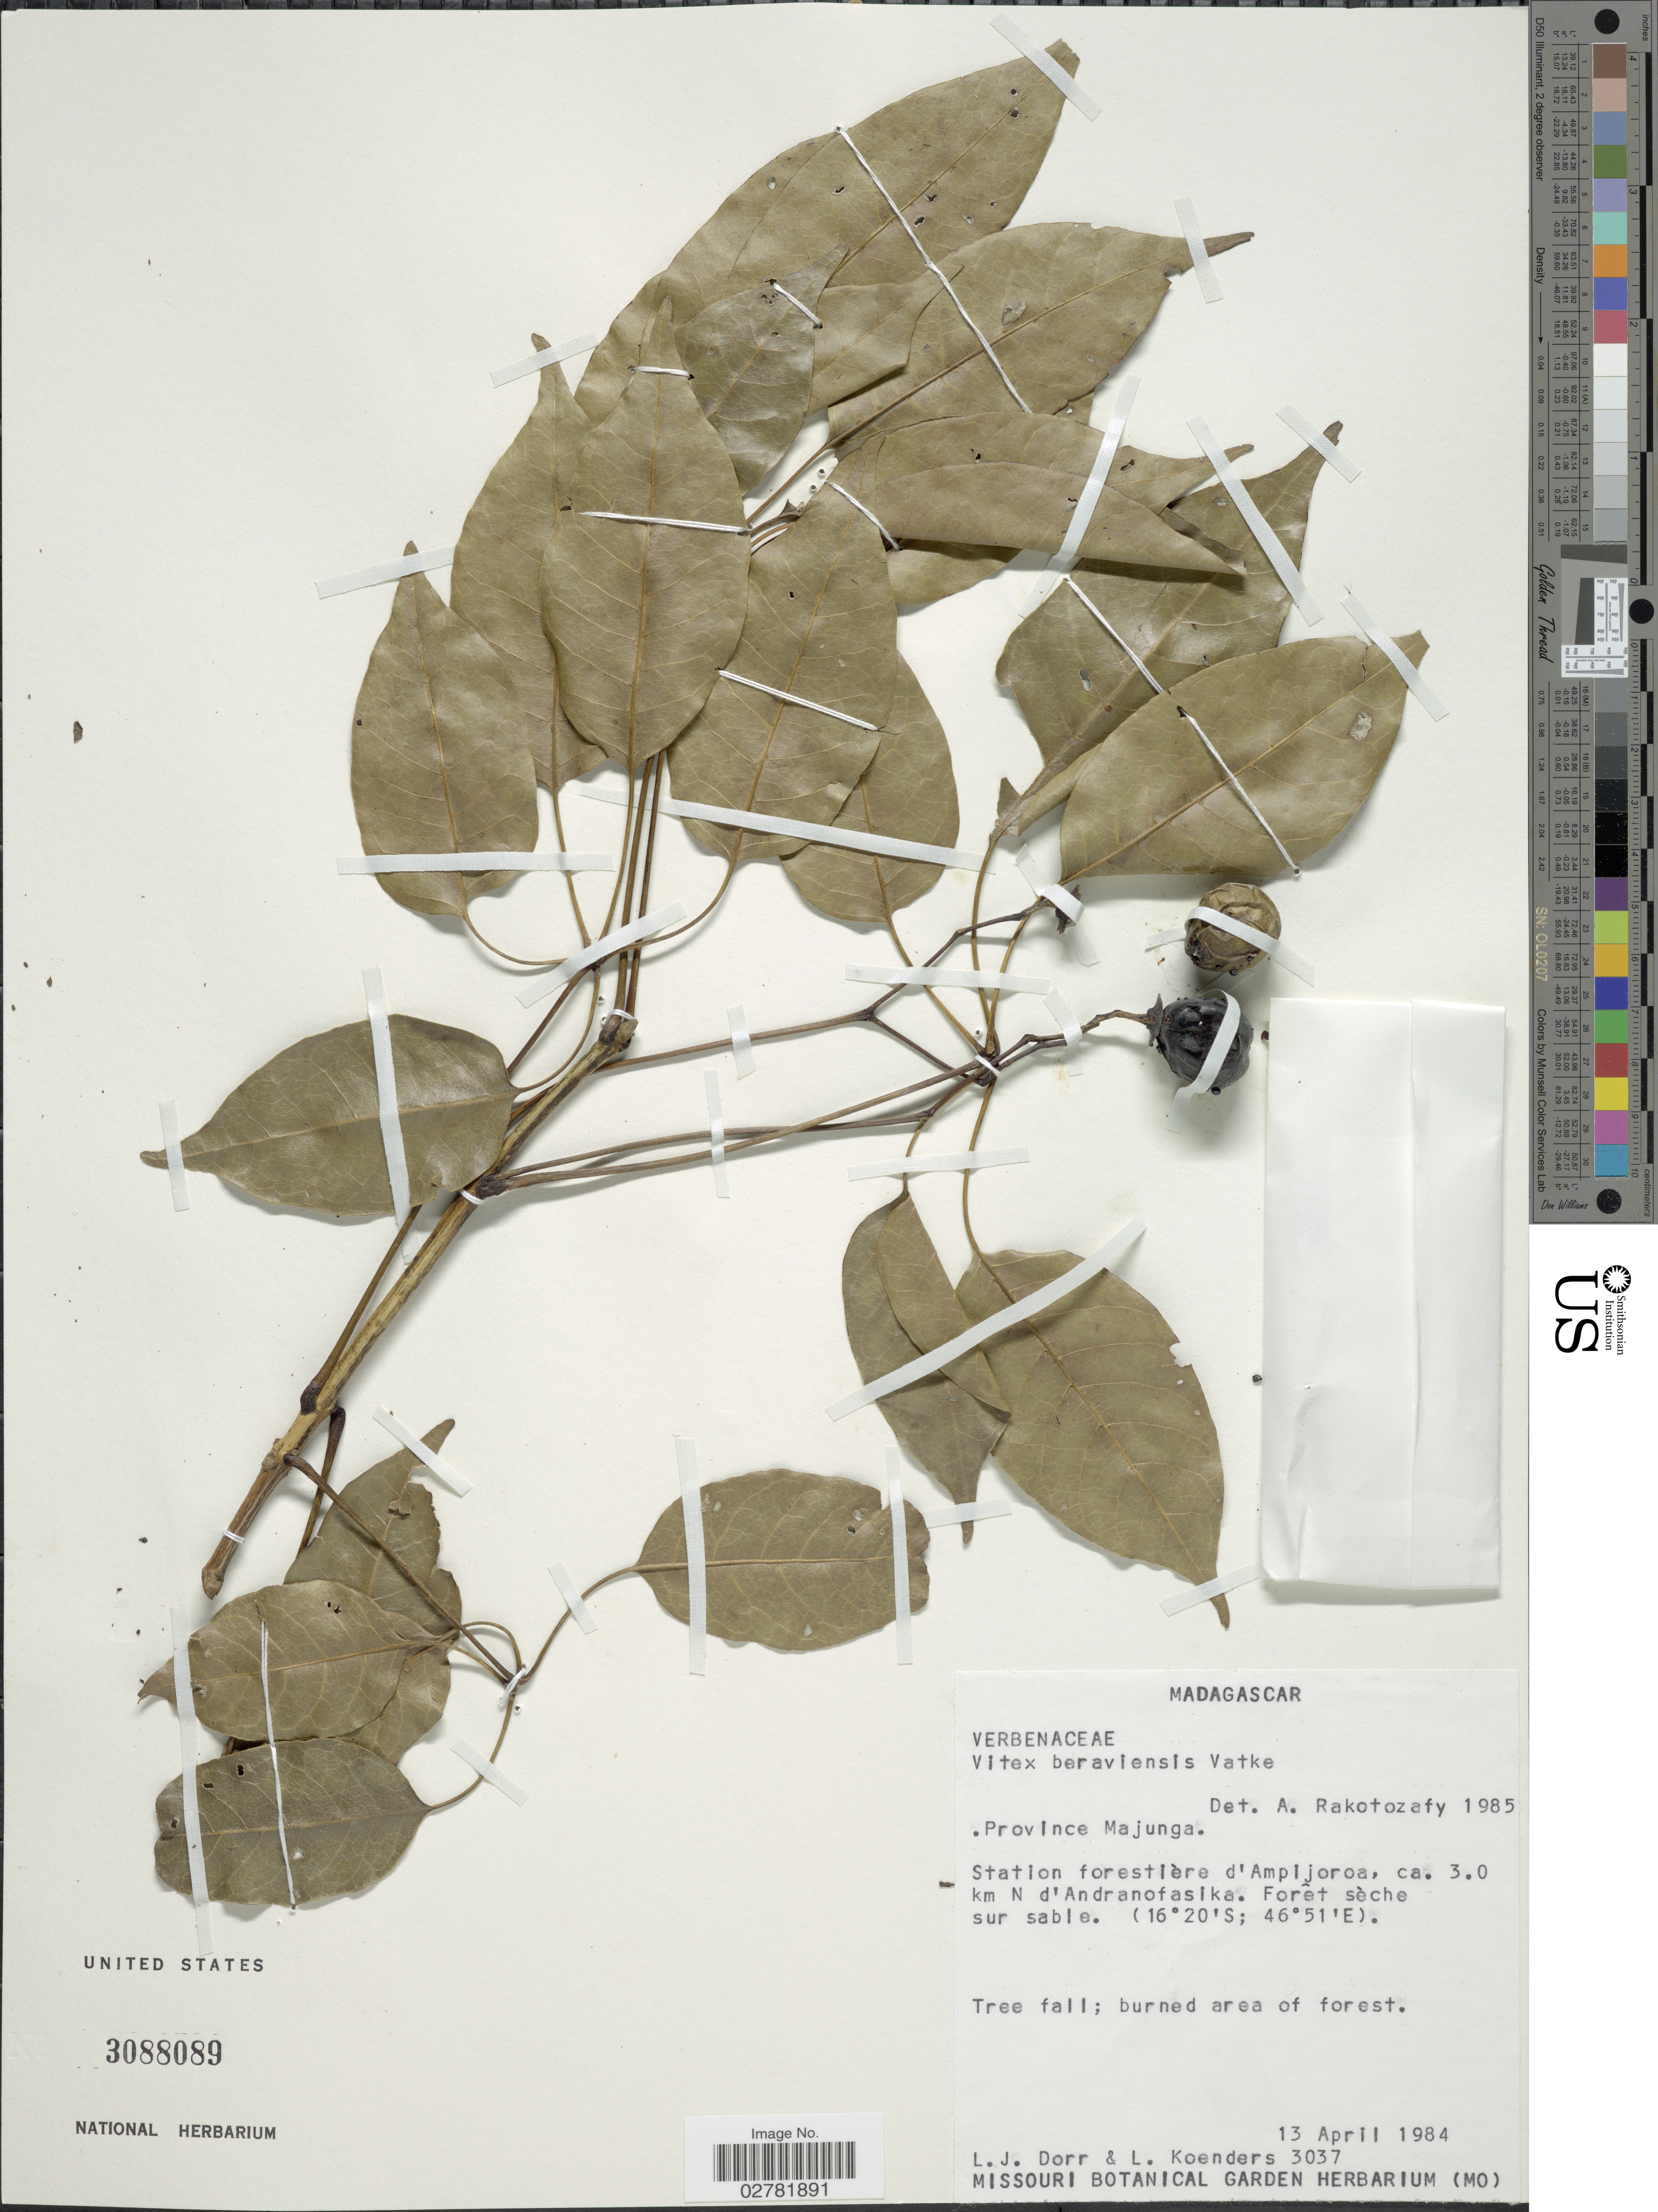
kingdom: Plantae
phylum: Tracheophyta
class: Magnoliopsida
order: Lamiales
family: Lamiaceae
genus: Vitex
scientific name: Vitex beraviensis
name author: Vatke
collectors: L. J. Dorr & L. Koenders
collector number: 3037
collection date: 1984-04-13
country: Madagascar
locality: Province Majunga. Station forestière d'Ampijoroa, ca. 3.0 km N d'Andranofasika.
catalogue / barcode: US 3088089